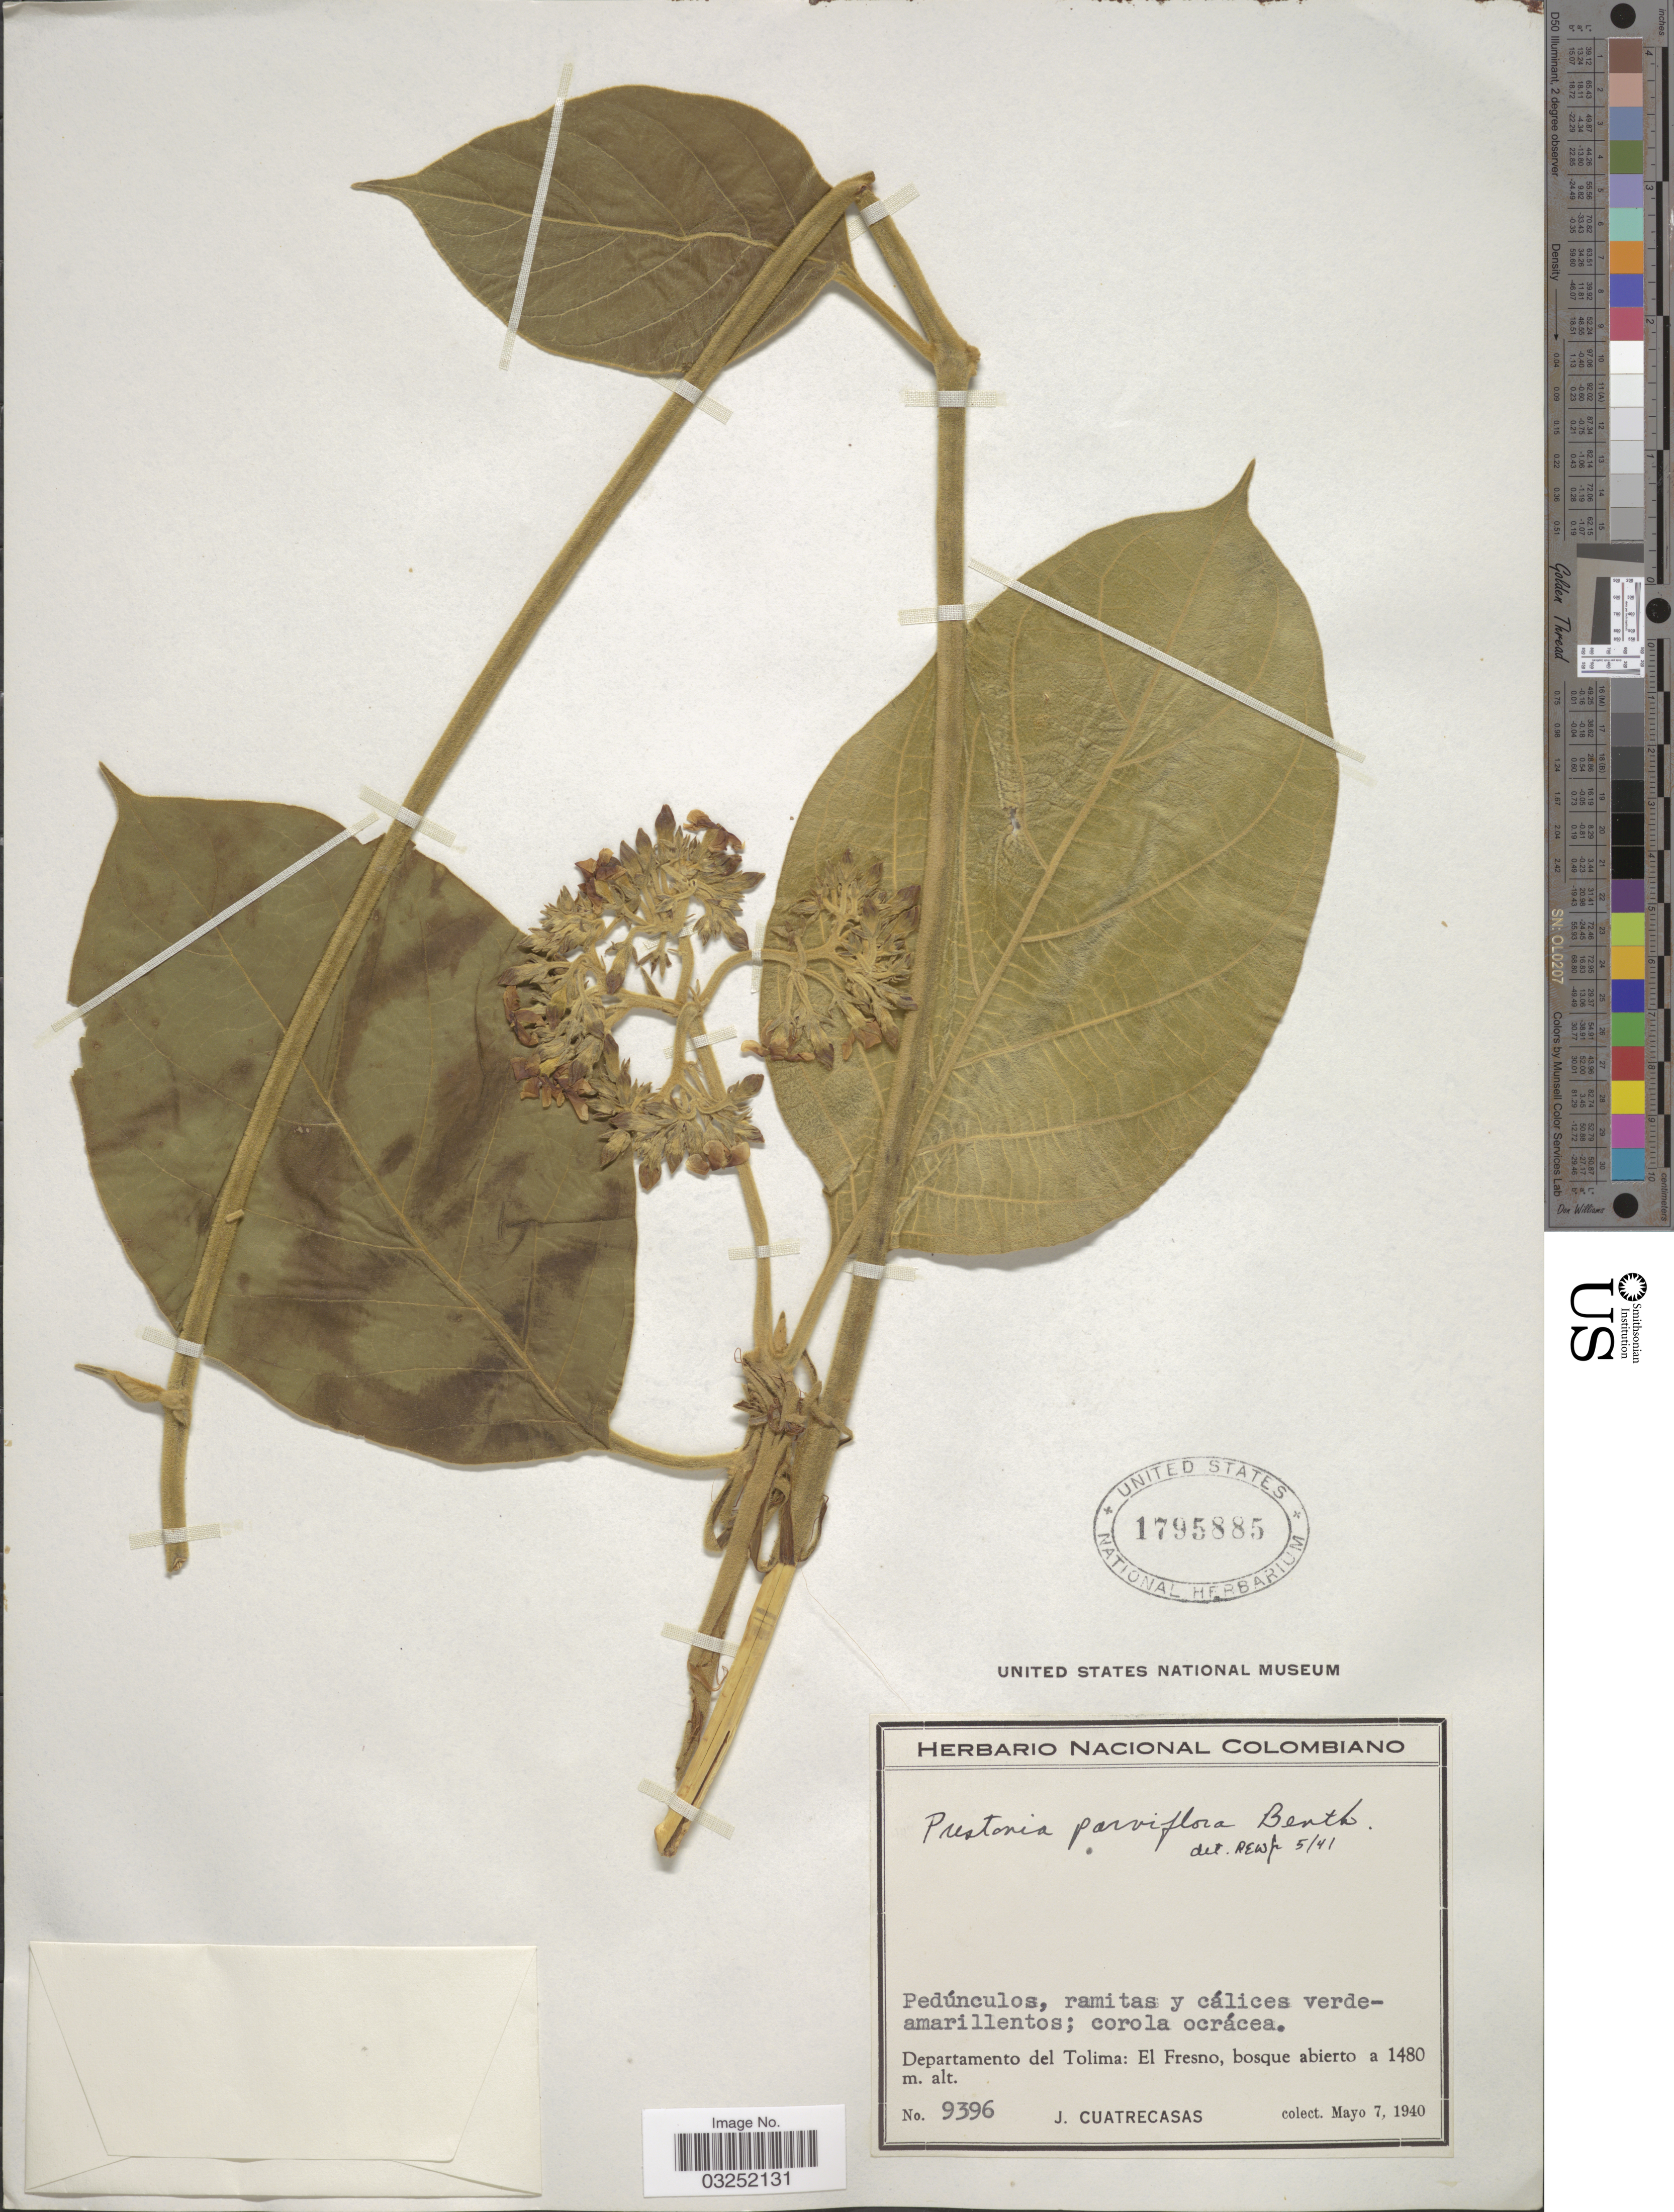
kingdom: Plantae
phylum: Tracheophyta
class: Magnoliopsida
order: Gentianales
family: Apocynaceae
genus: Prestonia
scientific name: Prestonia parviflora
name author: (Benth.) Benth.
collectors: J. Cuatrecasas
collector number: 9396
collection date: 1940-05-07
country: Colombia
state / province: Tolima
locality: Departamento del Tolima: El Fresno.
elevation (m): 1480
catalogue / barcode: US 1795885